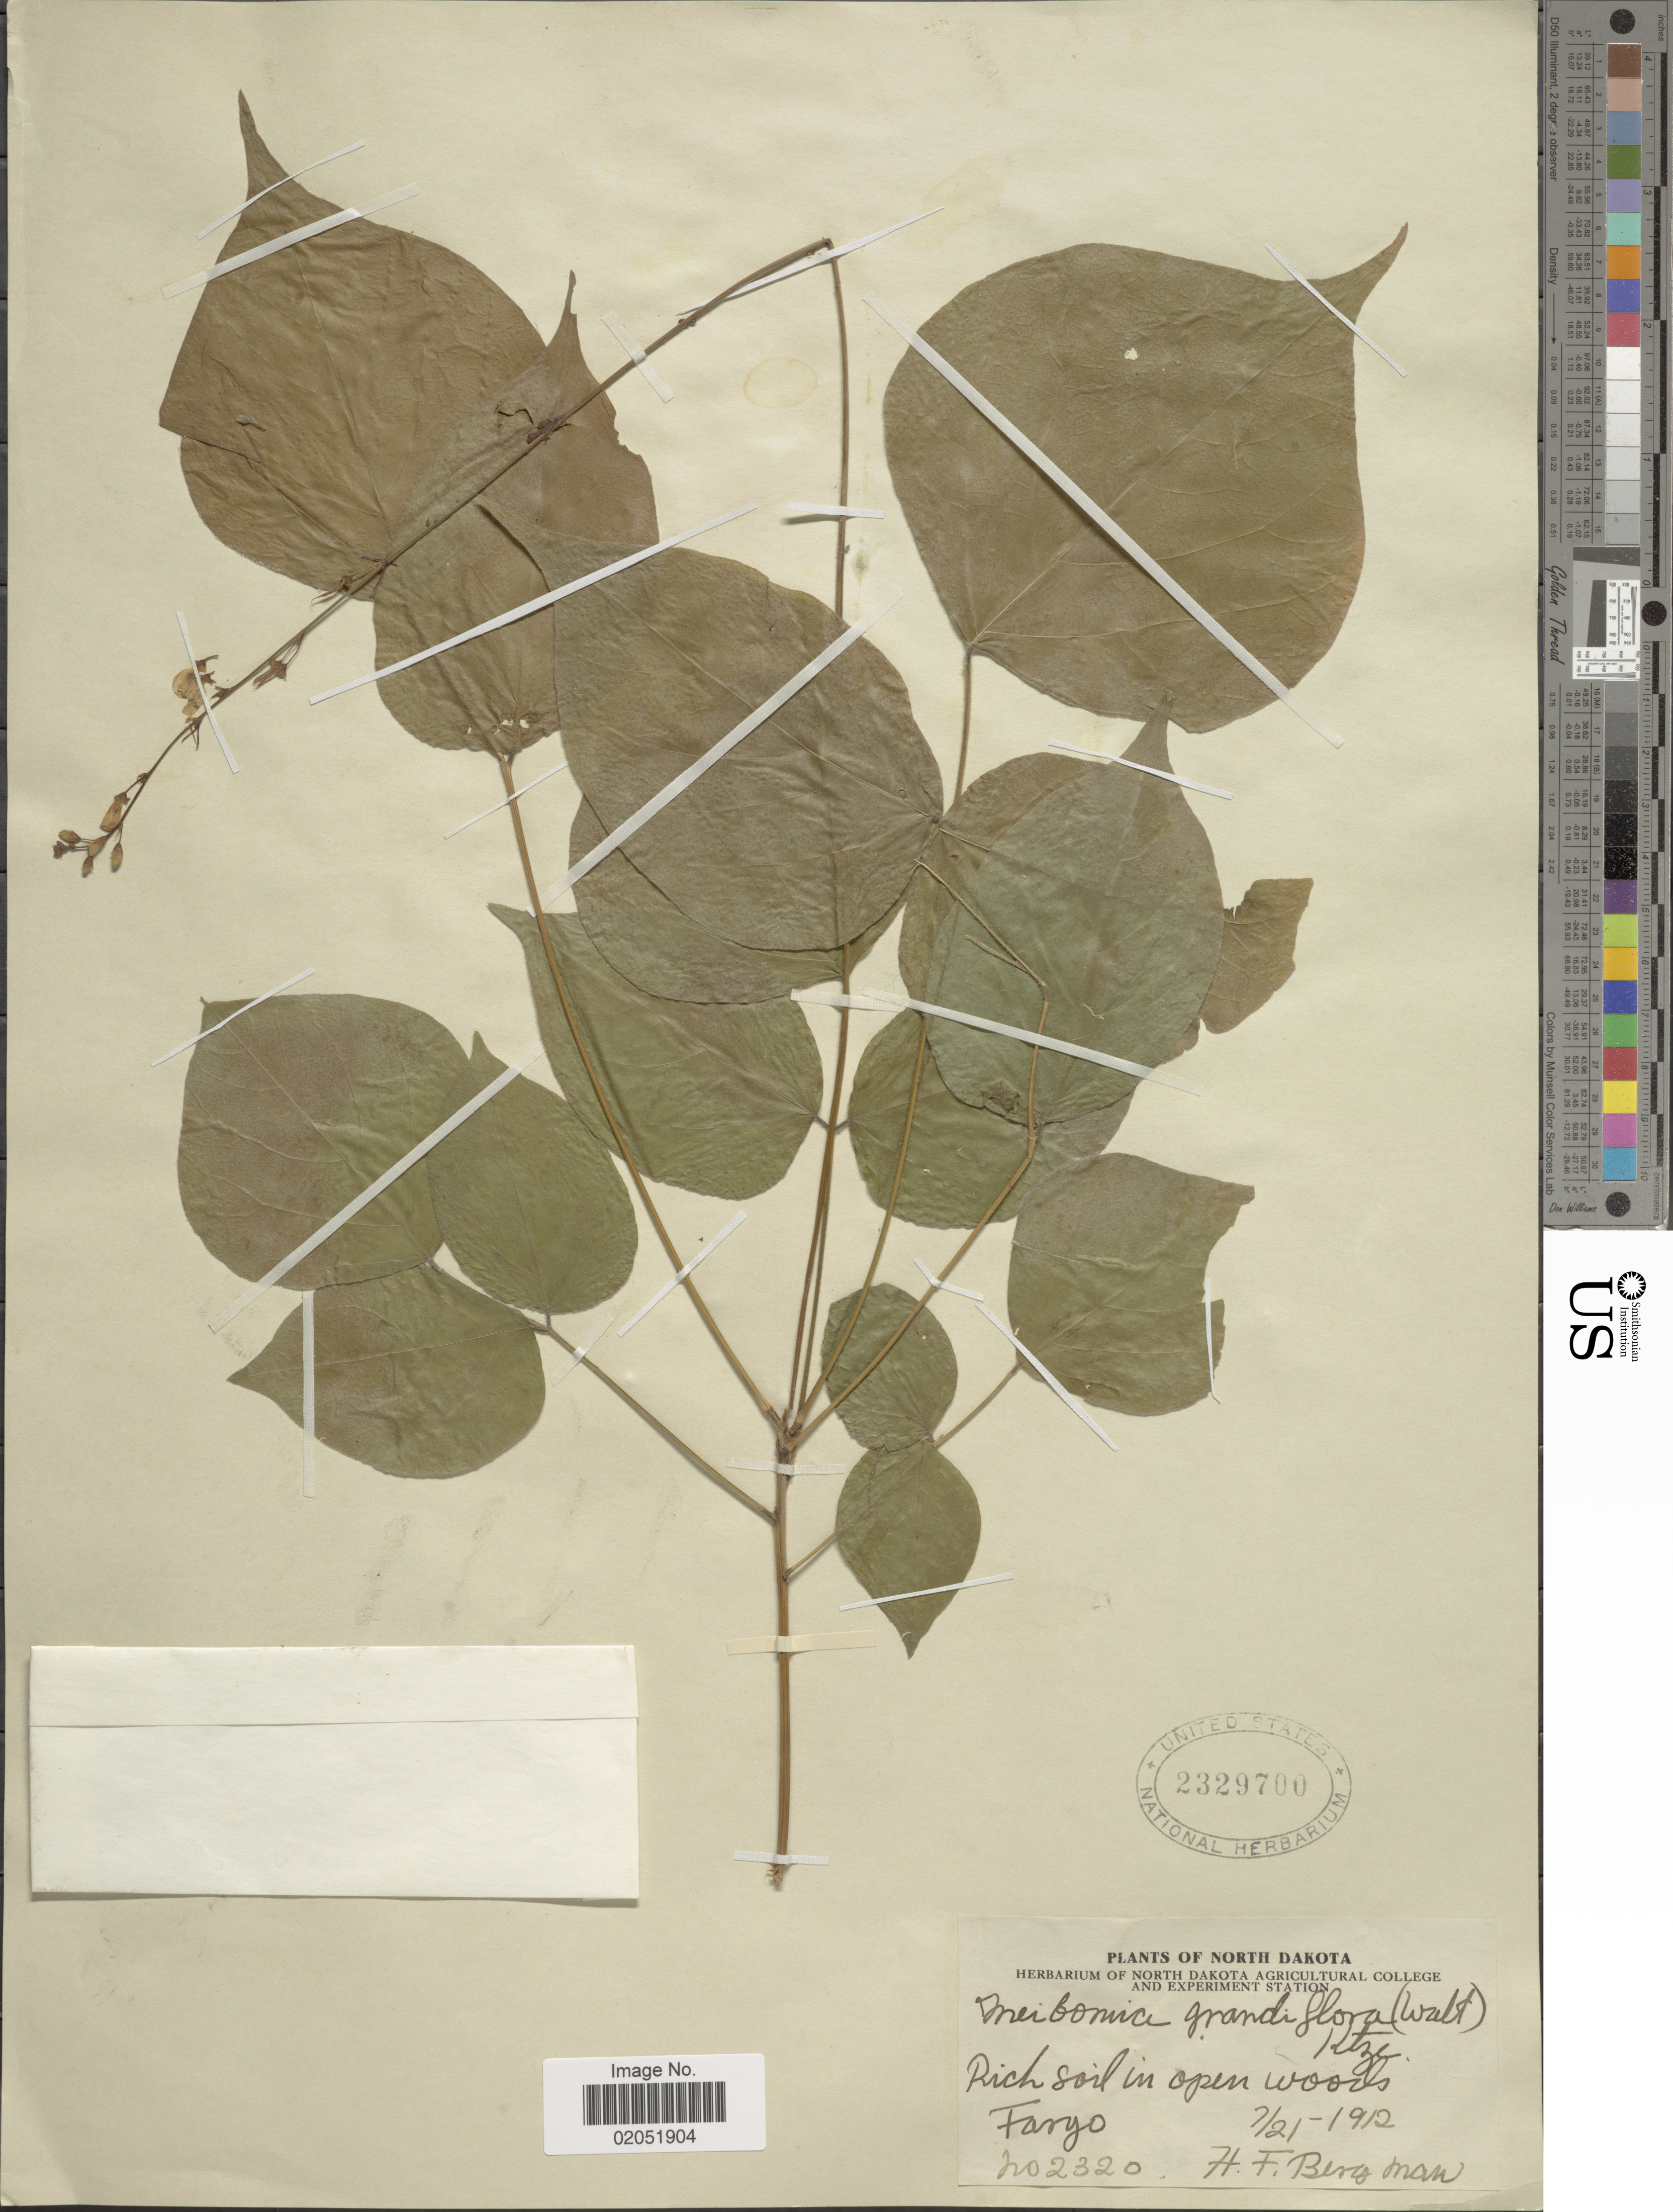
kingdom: Plantae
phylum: Tracheophyta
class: Magnoliopsida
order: Fabales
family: Fabaceae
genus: Desmodium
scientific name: Desmodium sp.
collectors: H. Bergman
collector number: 2320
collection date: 1912-07-21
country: United States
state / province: North Dakota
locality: North Dakota, Rich soil, in open woods, Fargo.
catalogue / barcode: US 2329700